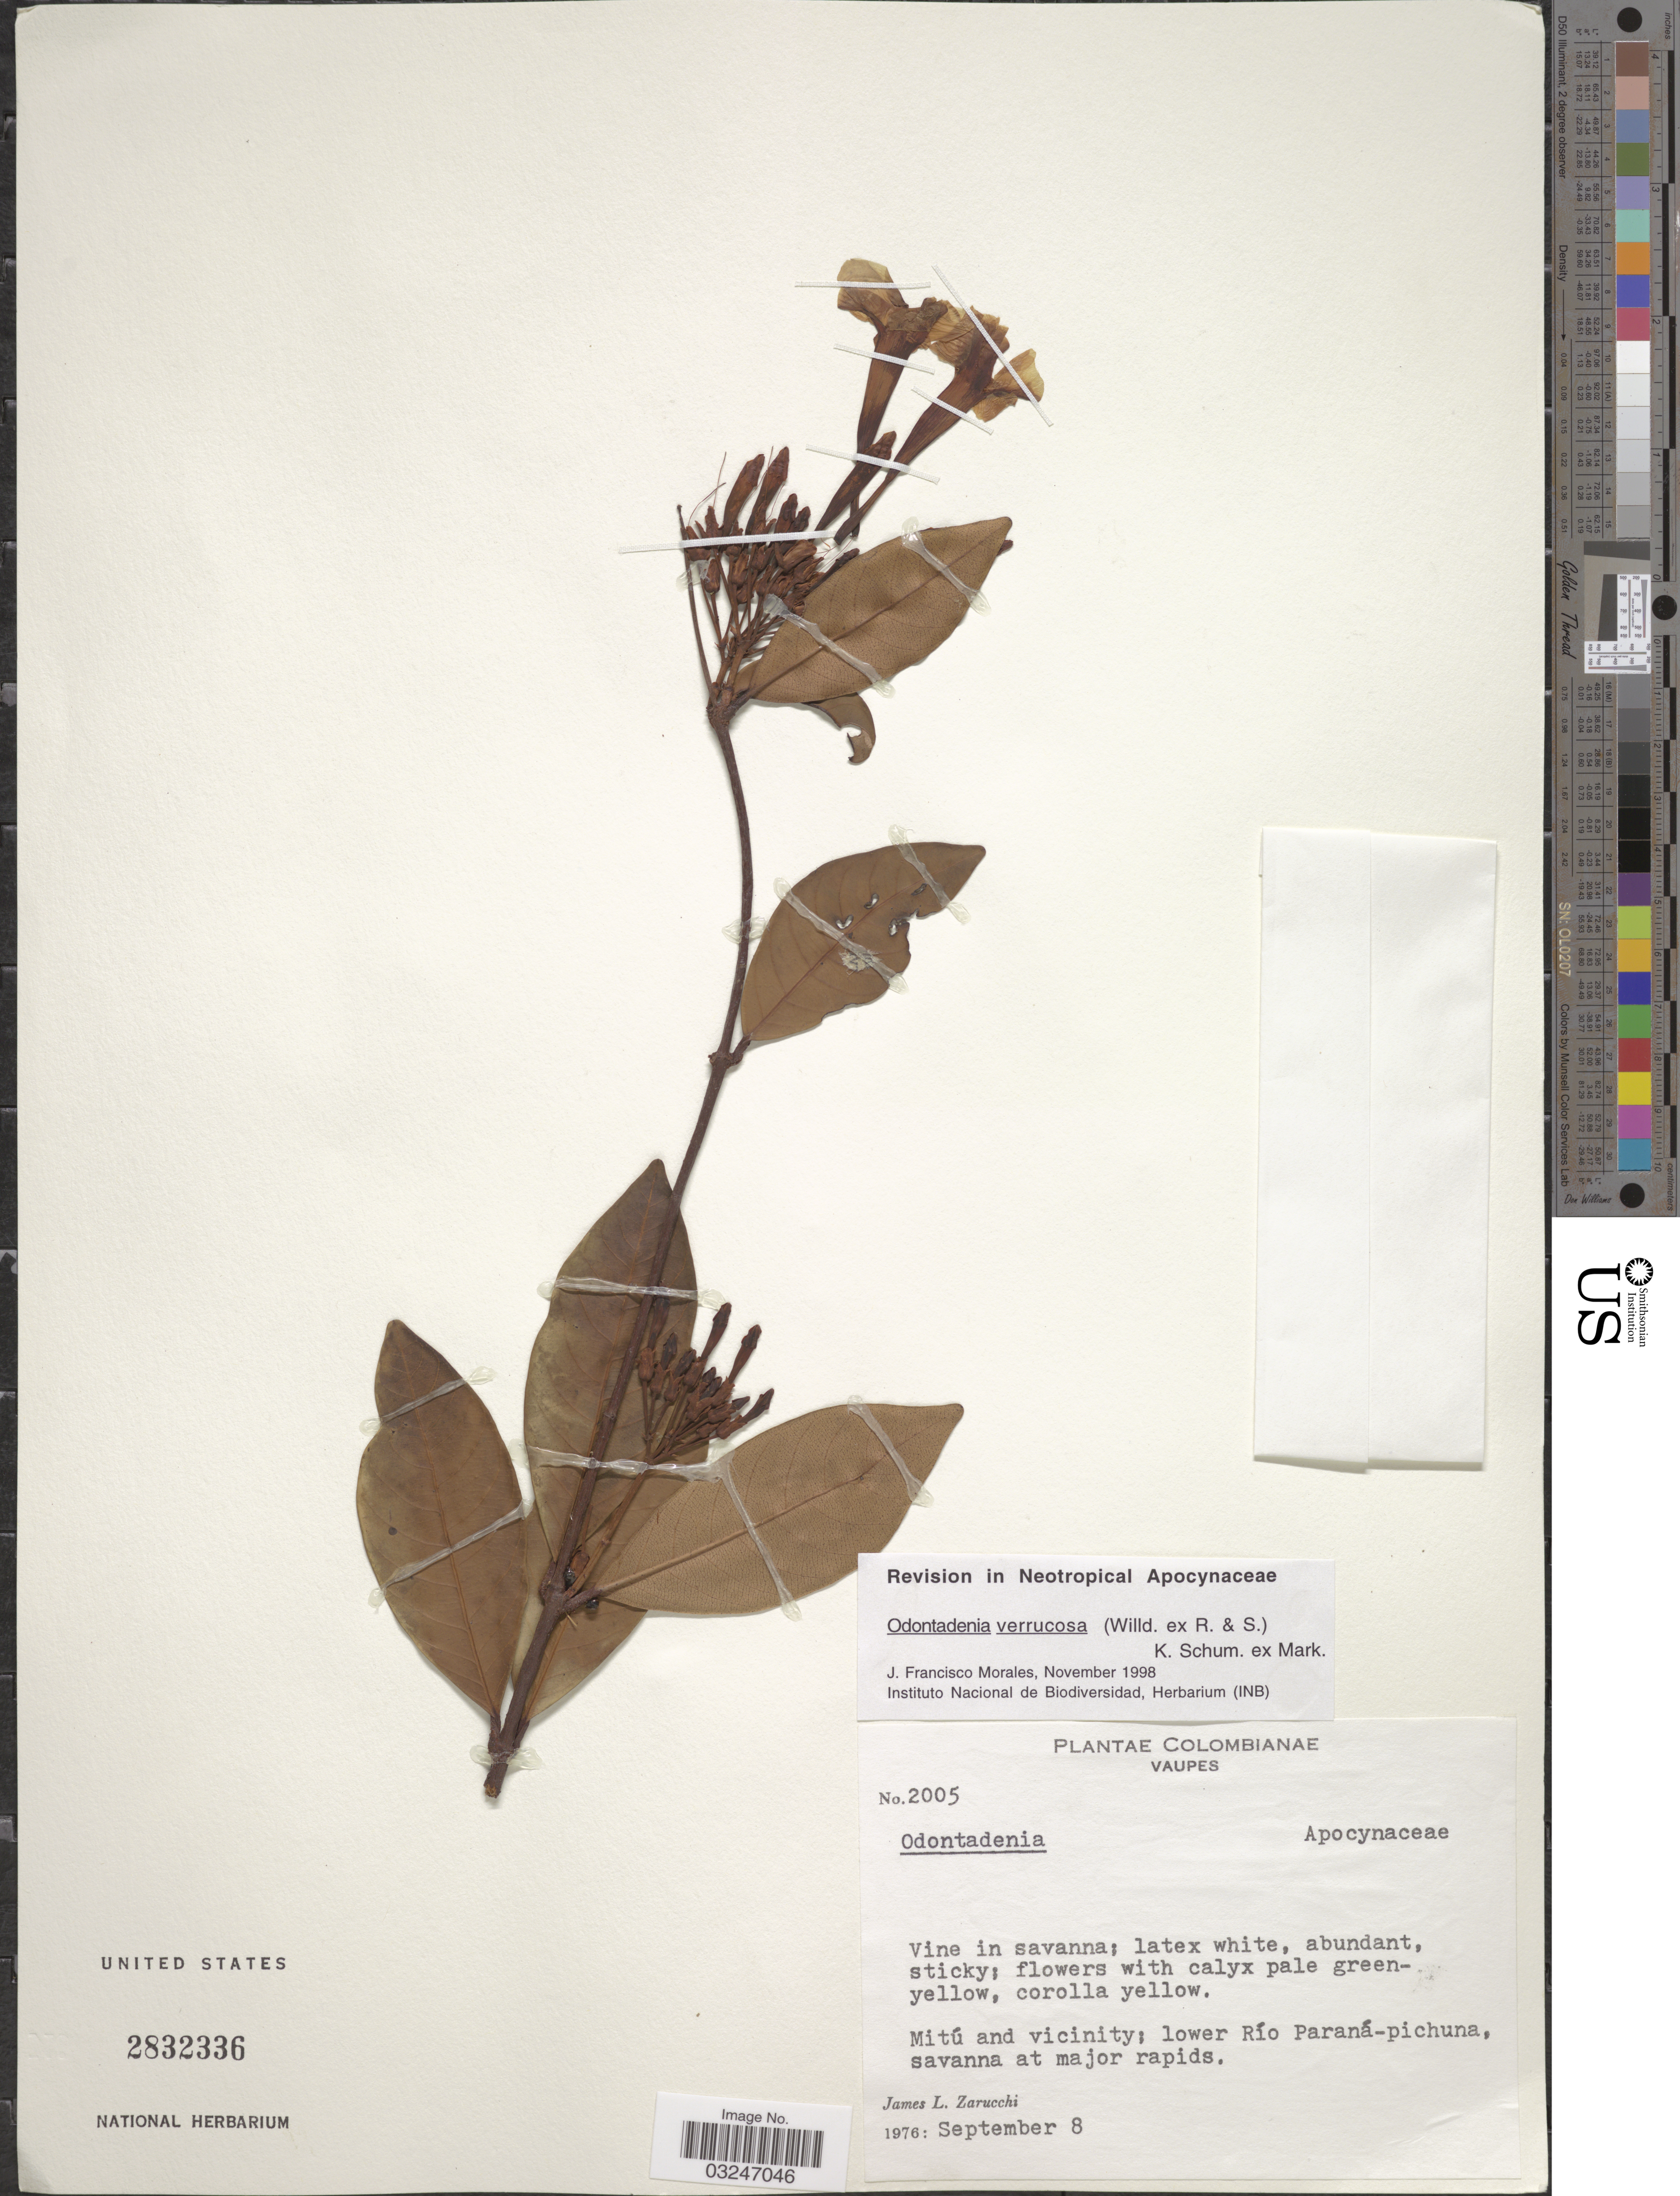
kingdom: Plantae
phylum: Tracheophyta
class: Magnoliopsida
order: Gentianales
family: Apocynaceae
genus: Odontadenia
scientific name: Odontadenia verrucosa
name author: (Willd. ex Roem. & Schult.) K. Schum. ex Markgr.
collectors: J. L. Zarucchi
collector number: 2005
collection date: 1976-09-08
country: Colombia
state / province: Vaupés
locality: Mitú and vicinity; lower Río Paraná-pichuna, savanna at major rapids.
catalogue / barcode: US 2832336